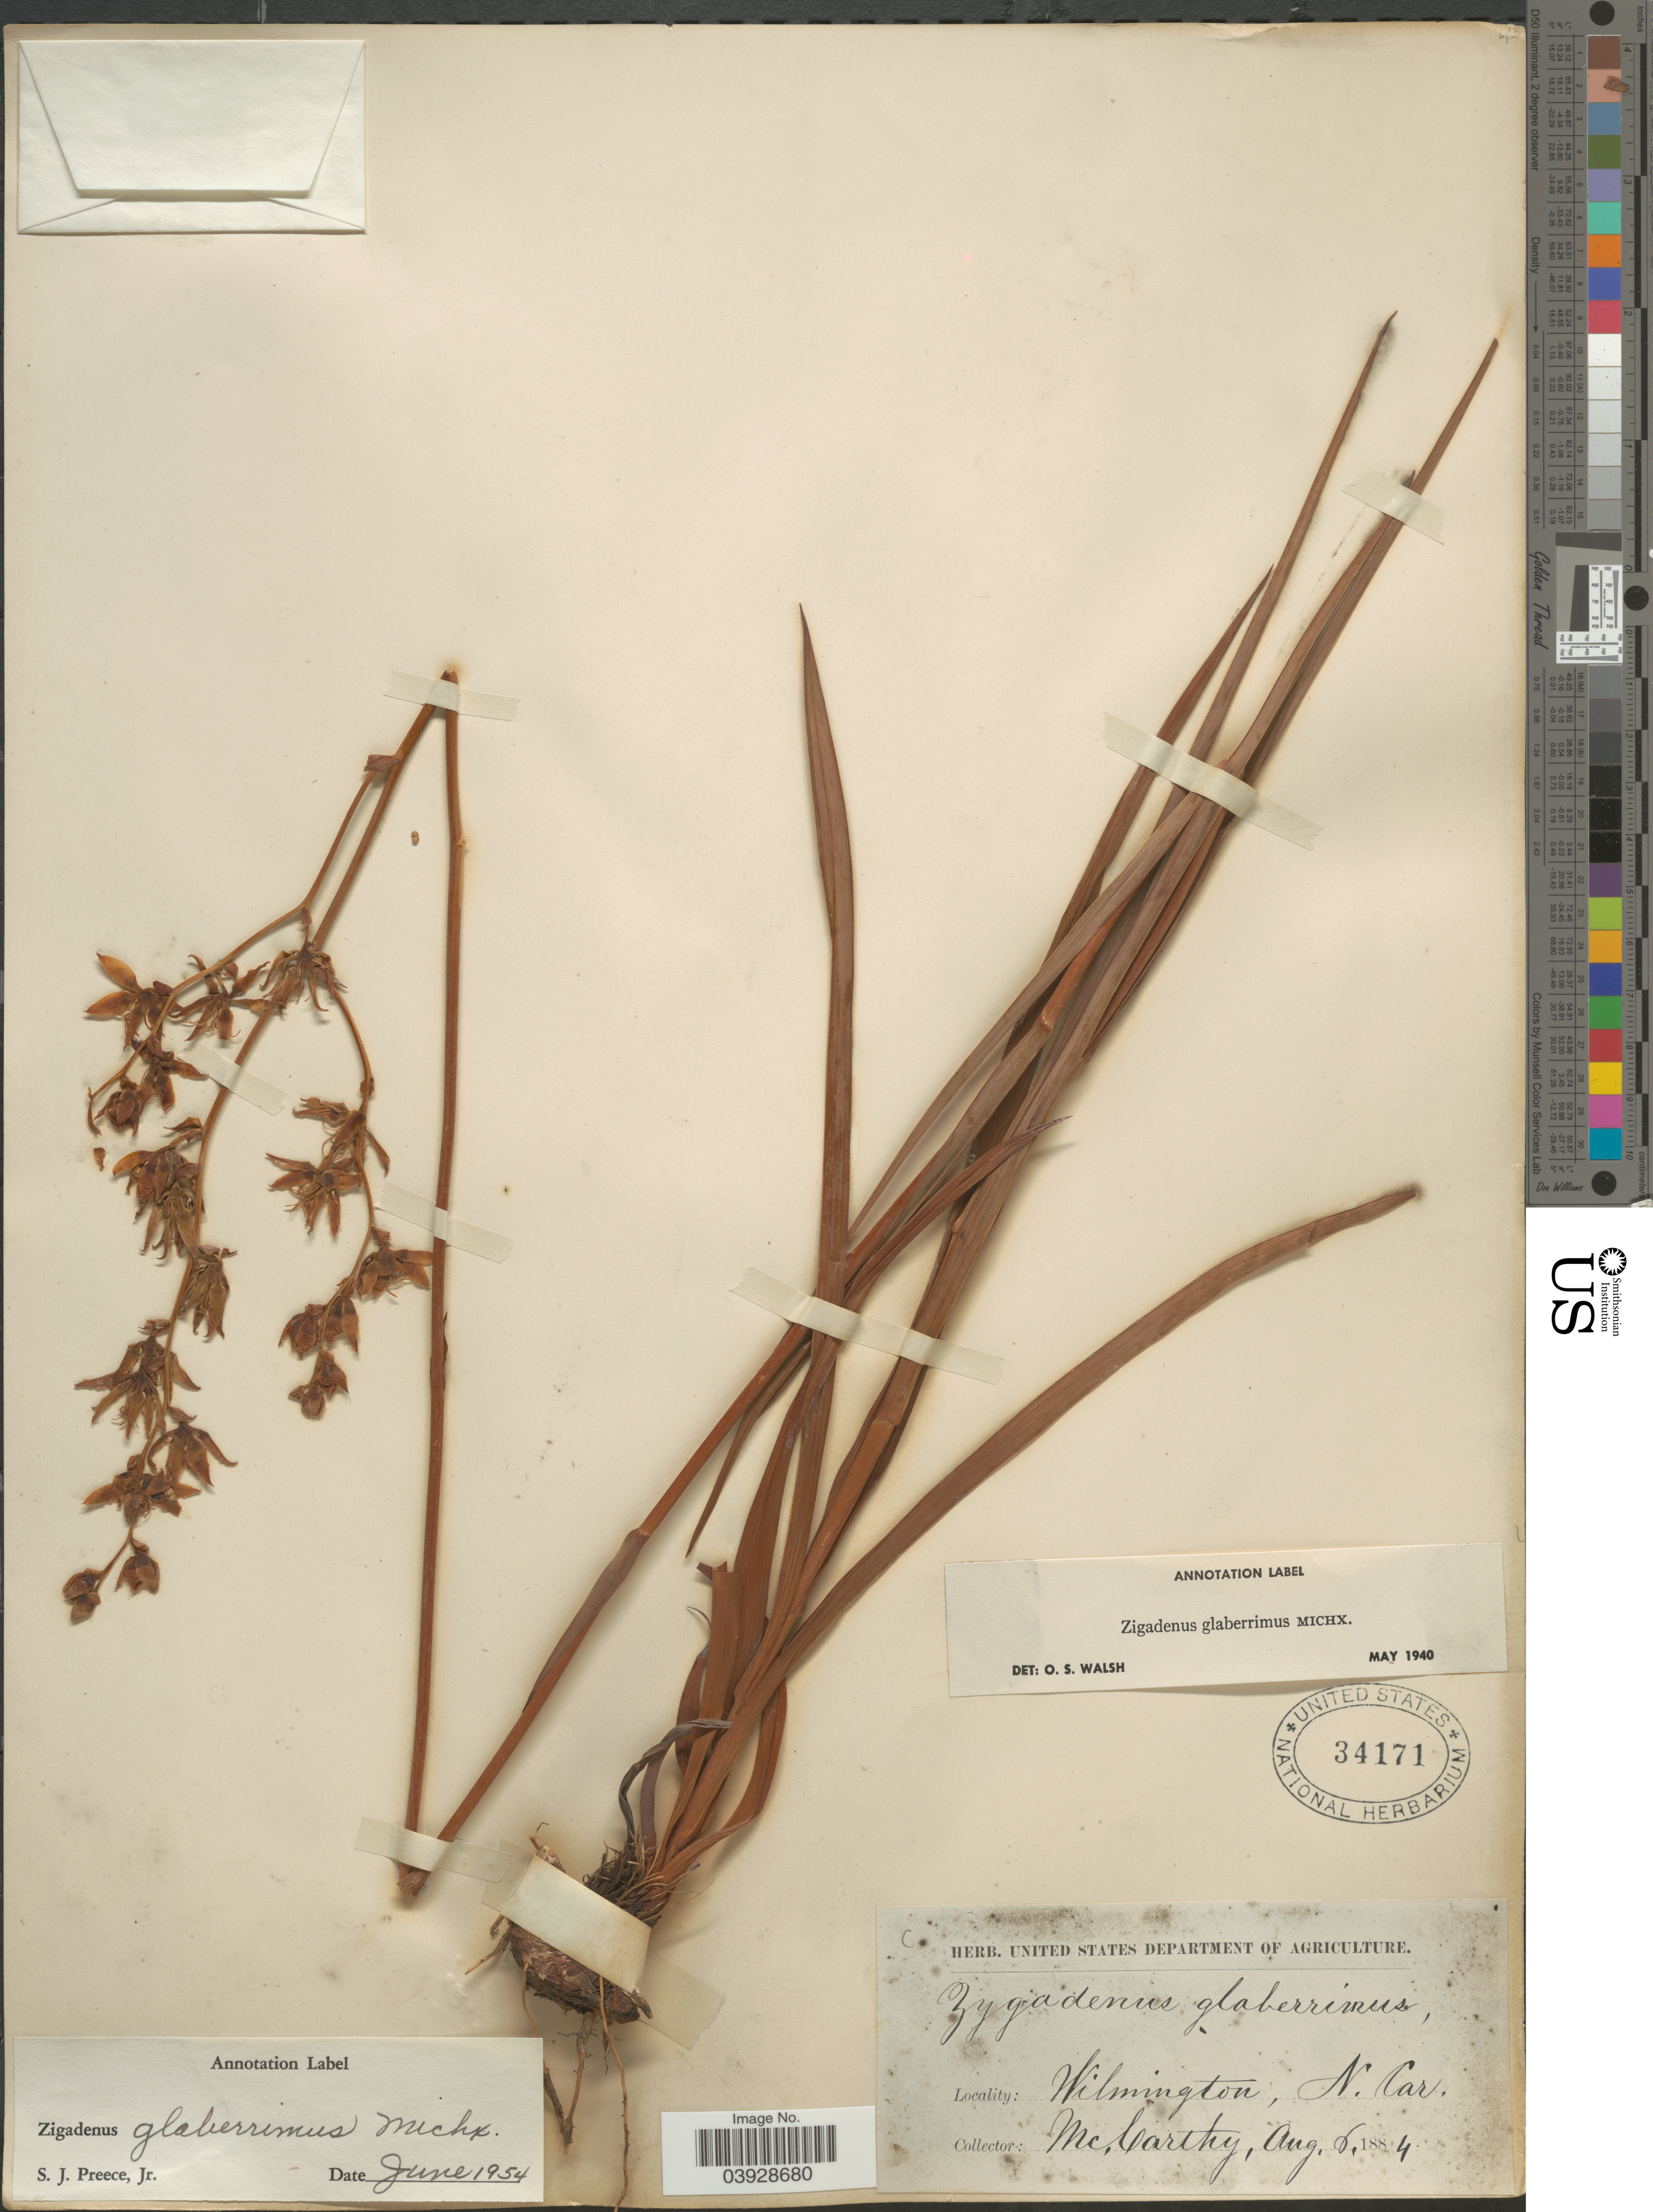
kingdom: Plantae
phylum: Tracheophyta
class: Liliopsida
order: Liliales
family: Melanthiaceae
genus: Zigadenus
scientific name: Zigadenus glaberrimus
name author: Michx.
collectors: -- McCarthy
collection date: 1884-08-06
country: United States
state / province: North Carolina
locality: Wilmington.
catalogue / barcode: US 34171